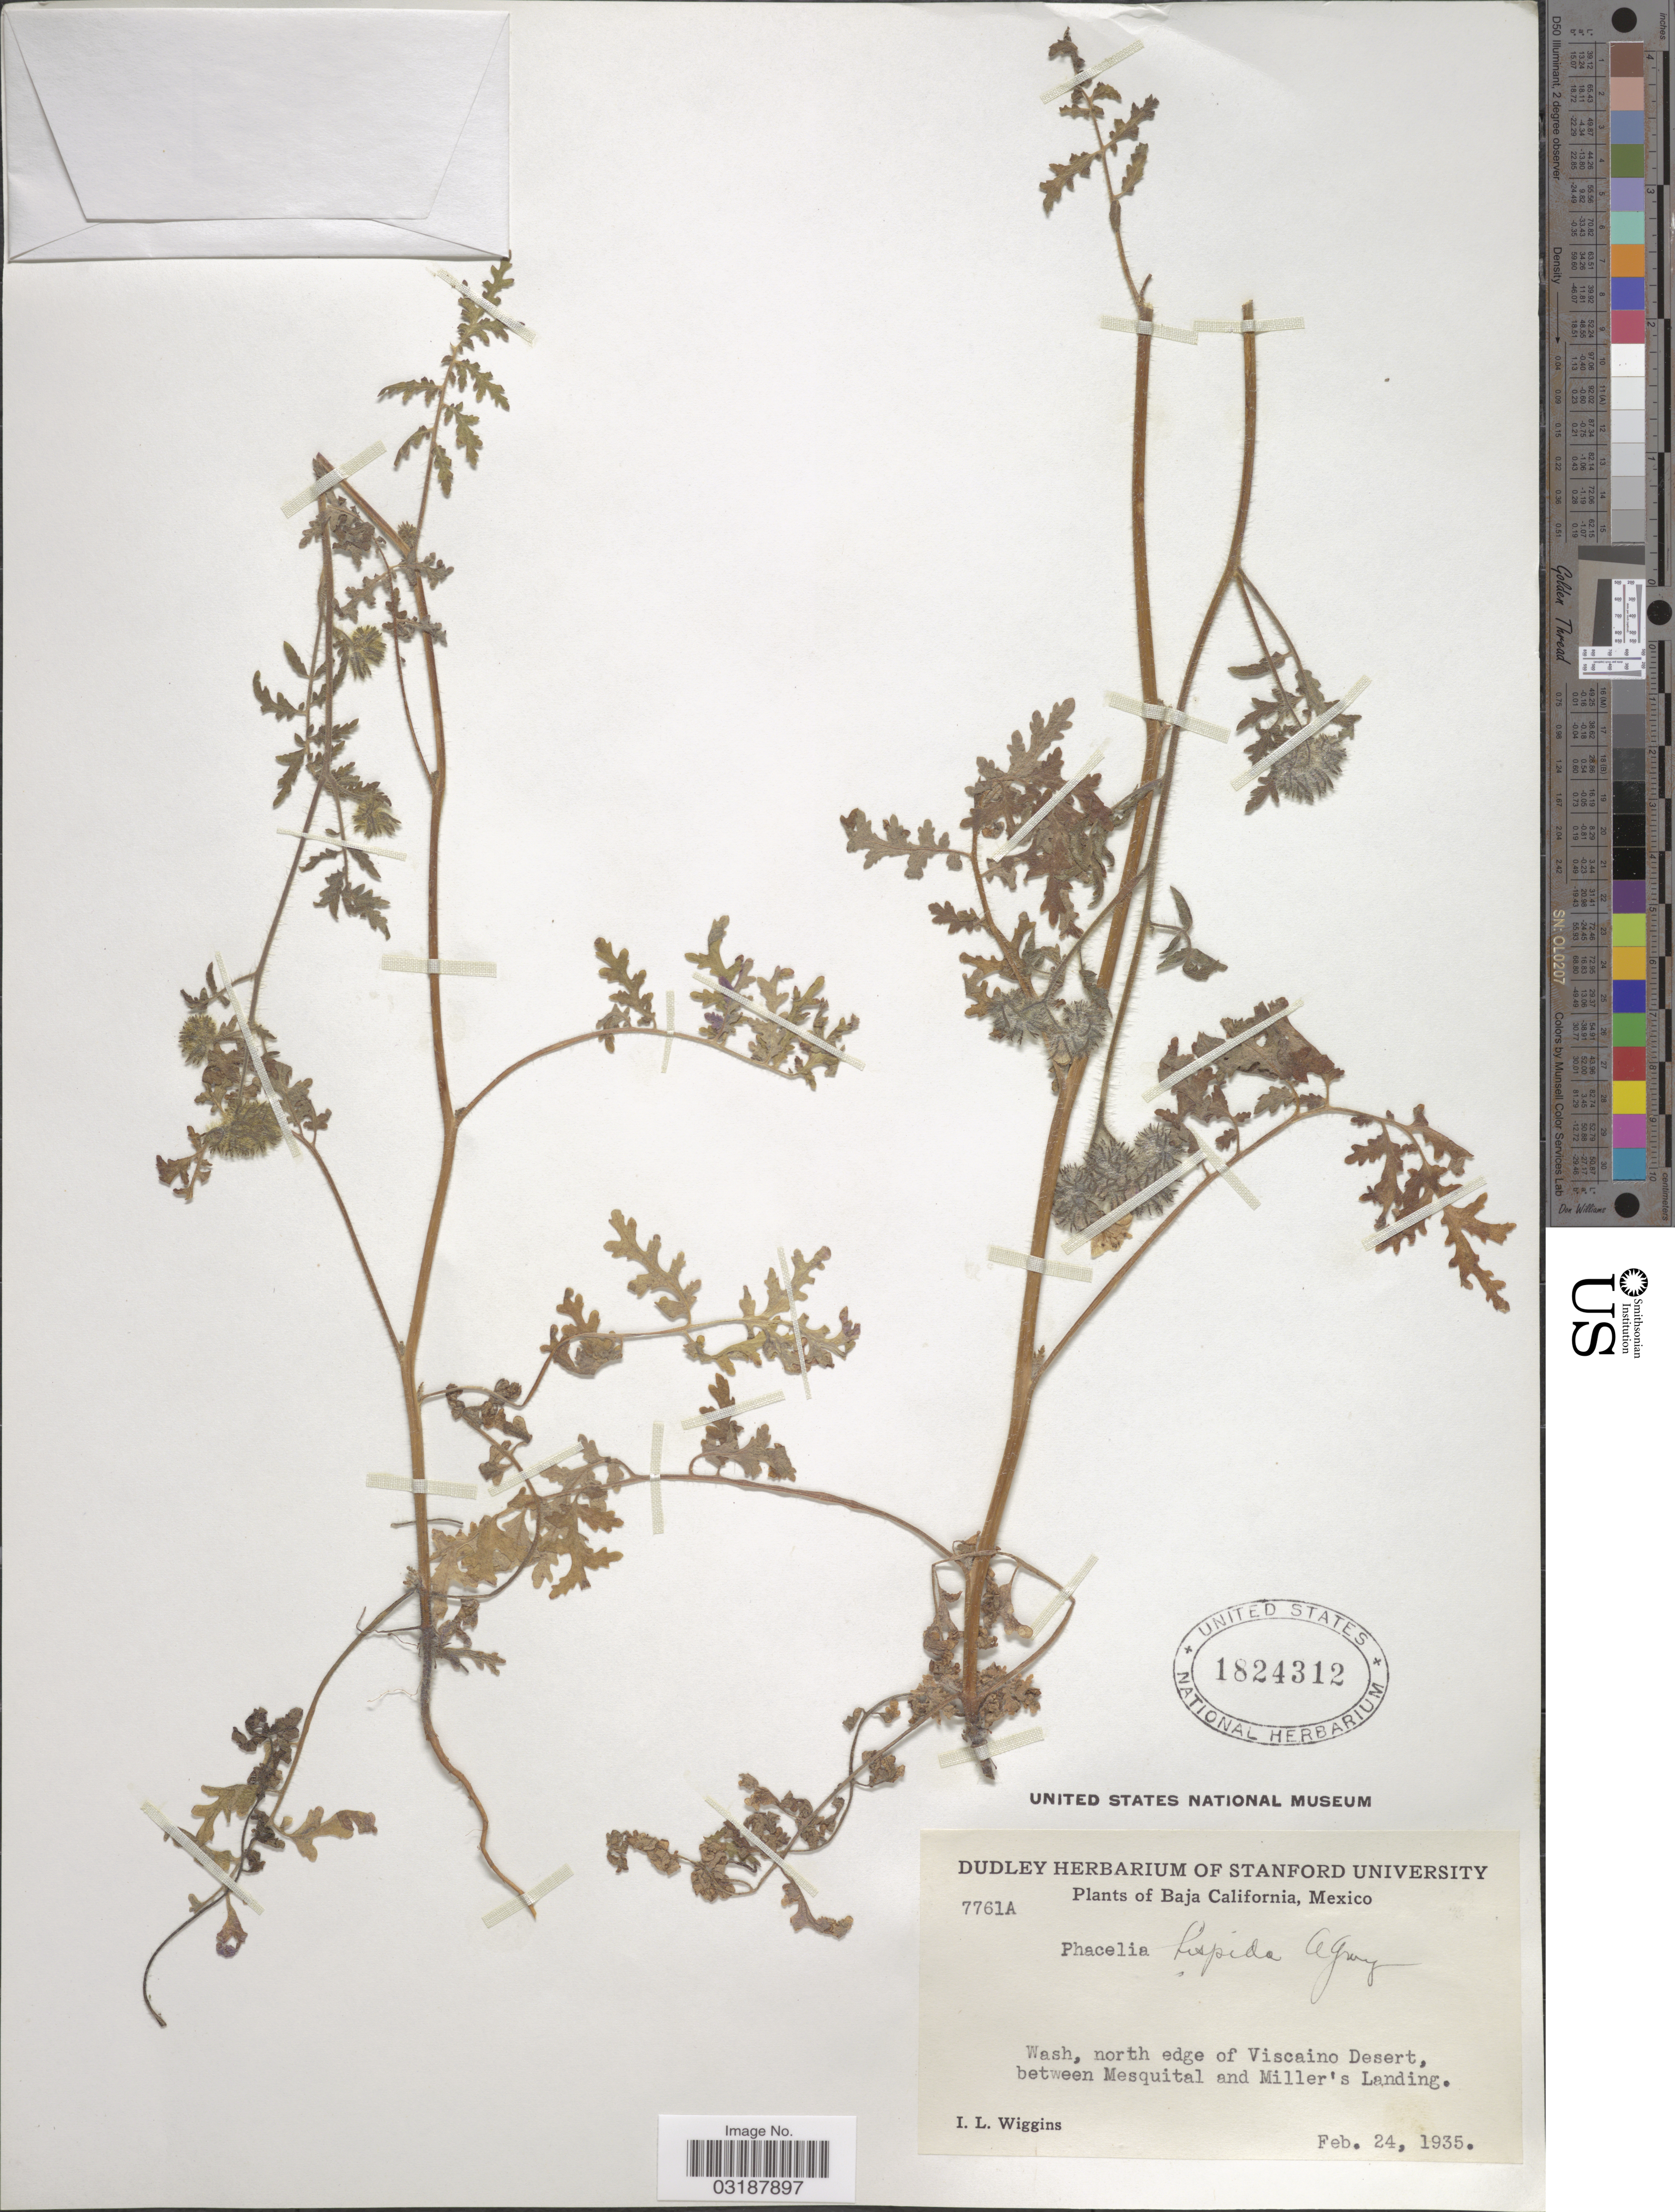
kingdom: Plantae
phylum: Tracheophyta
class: Magnoliopsida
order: Boraginales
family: Hydrophyllaceae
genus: Phacelia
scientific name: Phacelia cicutaria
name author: Greene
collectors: I. L. Wiggins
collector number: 7761A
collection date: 1935-02-24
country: Mexico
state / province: Baja California Norte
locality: Wash, north edge of Viscaino Desert, between Mesquital and Miller's Landing.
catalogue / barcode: US 1824312